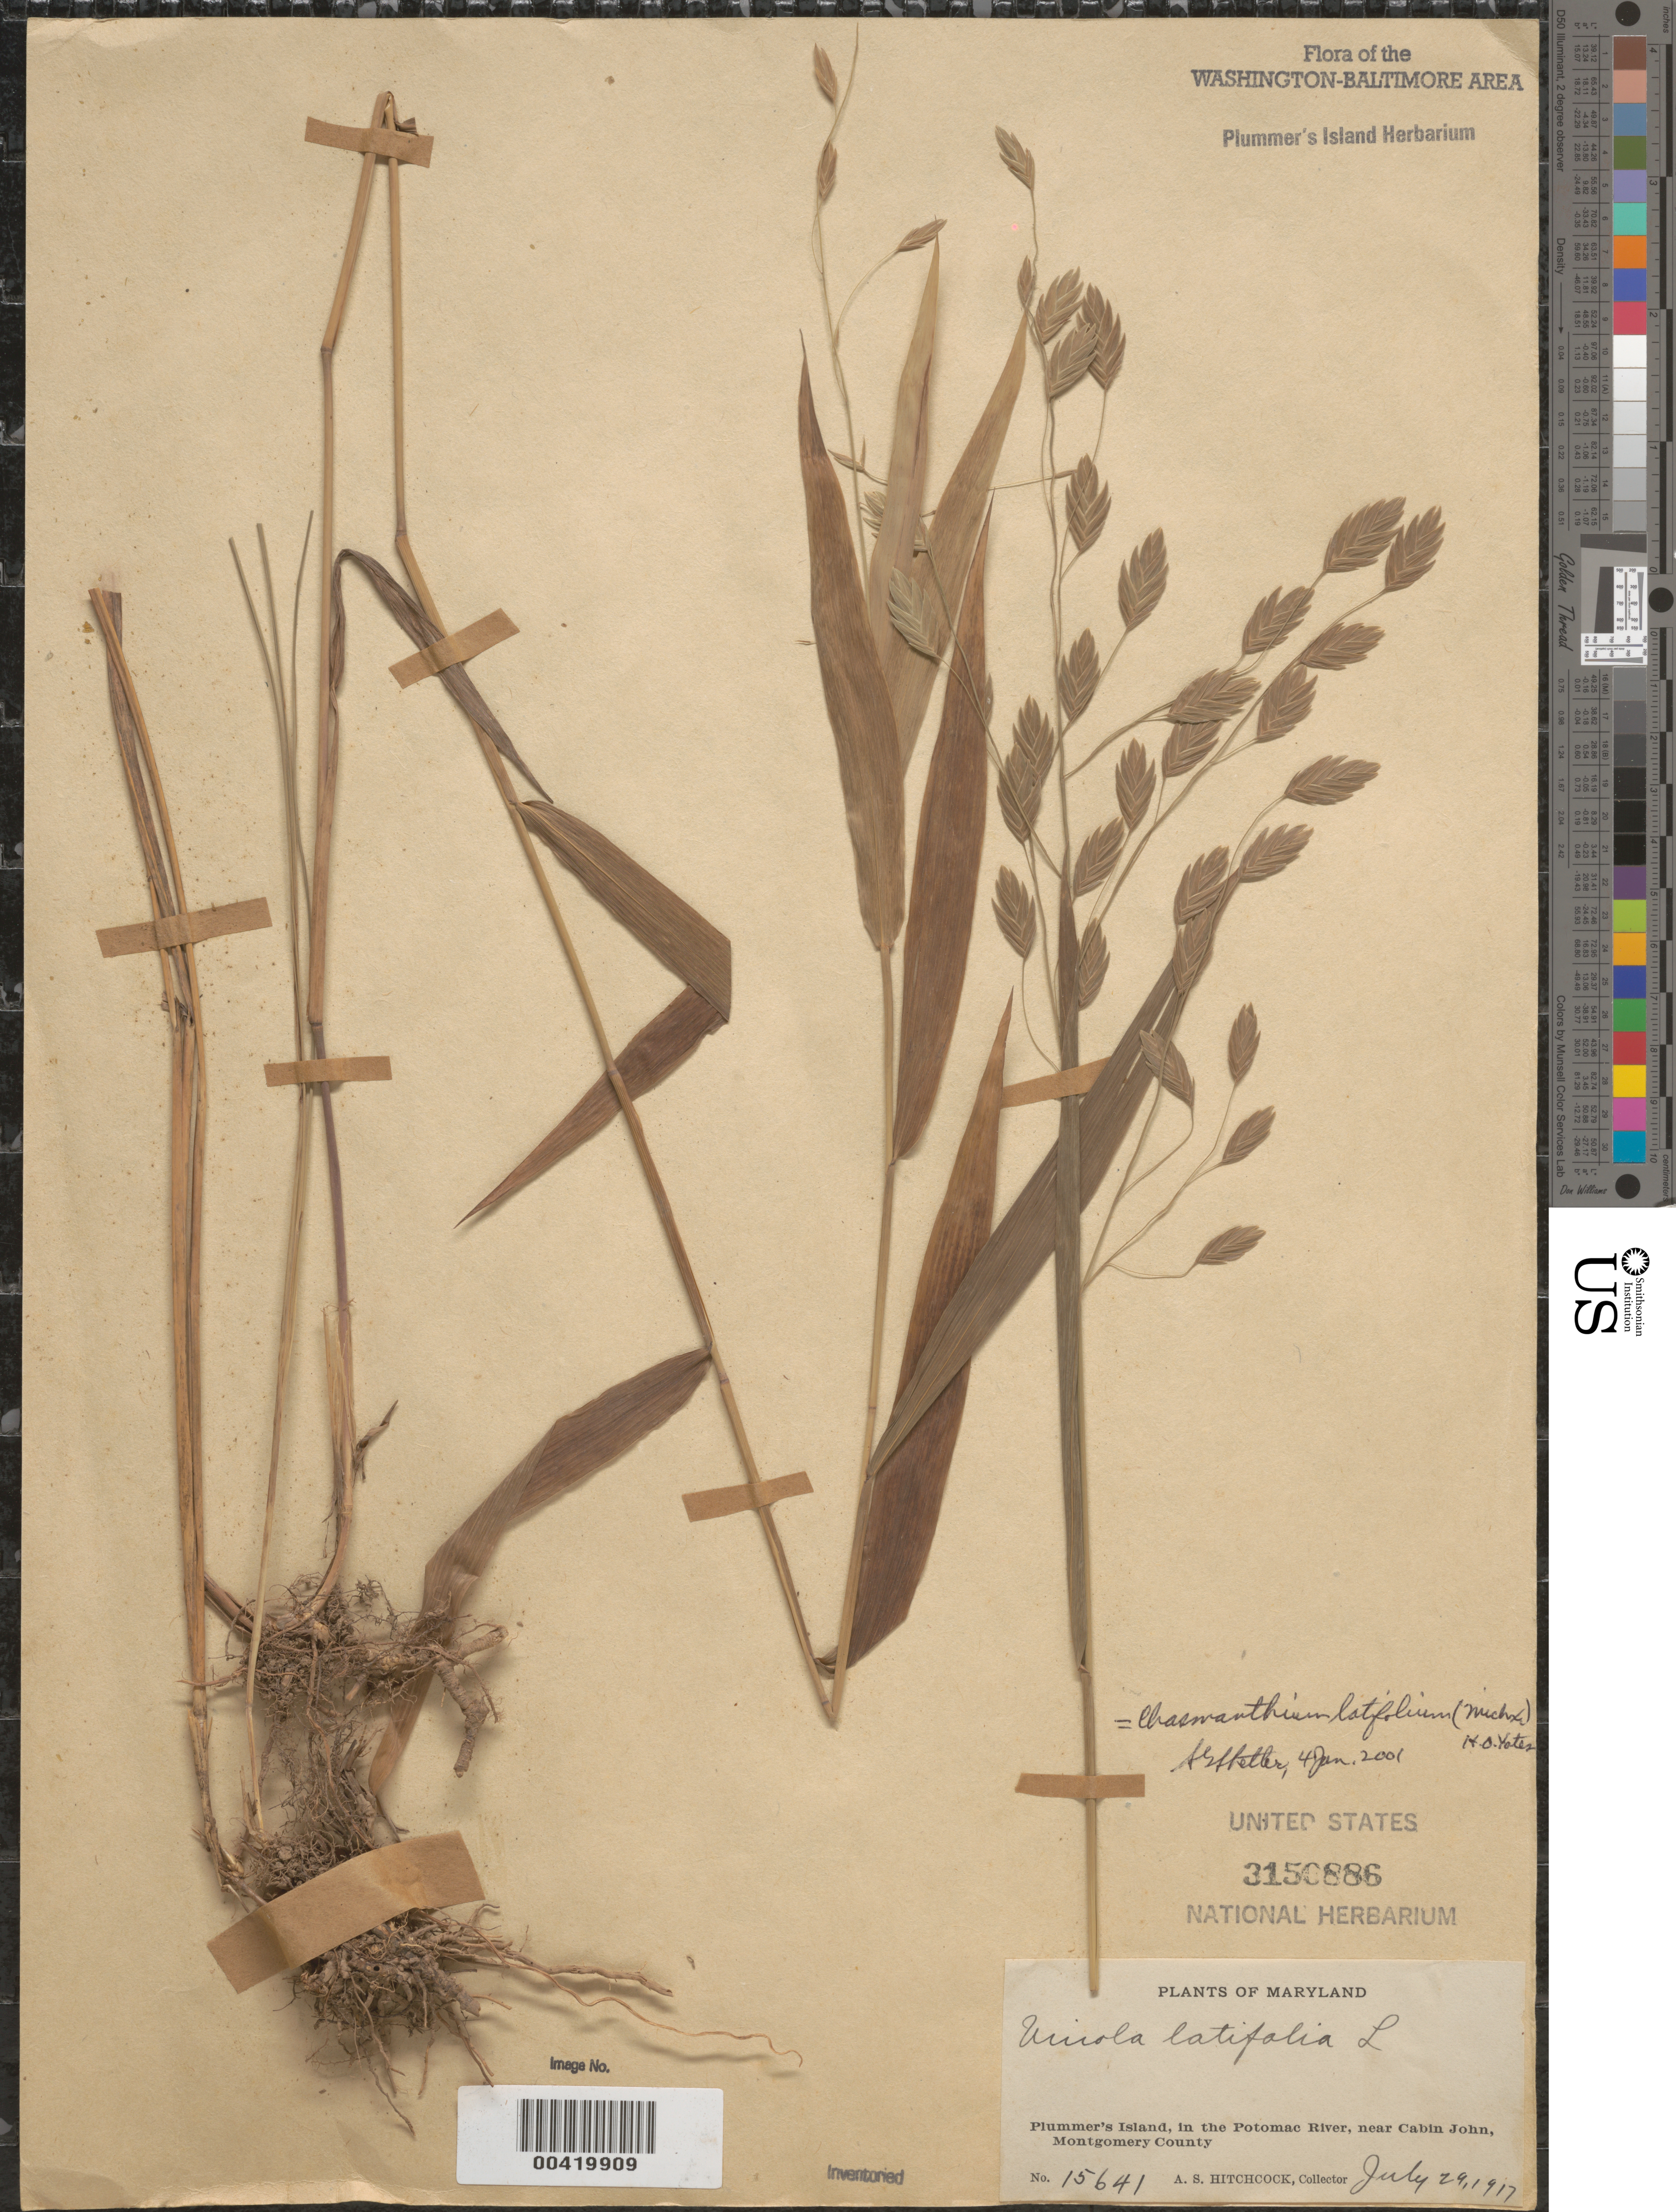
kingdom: Plantae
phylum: Tracheophyta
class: Liliopsida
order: Poales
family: Poaceae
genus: Chasmanthium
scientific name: Chasmanthium latifolium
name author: (Michx.) H.O. Yates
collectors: A. S. Hitchcock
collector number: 15641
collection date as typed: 29 Jul 1917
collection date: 1917-07-29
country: United States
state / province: Maryland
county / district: Montgomery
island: Plummers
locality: Plummer's Island C. & O. Canal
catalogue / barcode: US 3150886